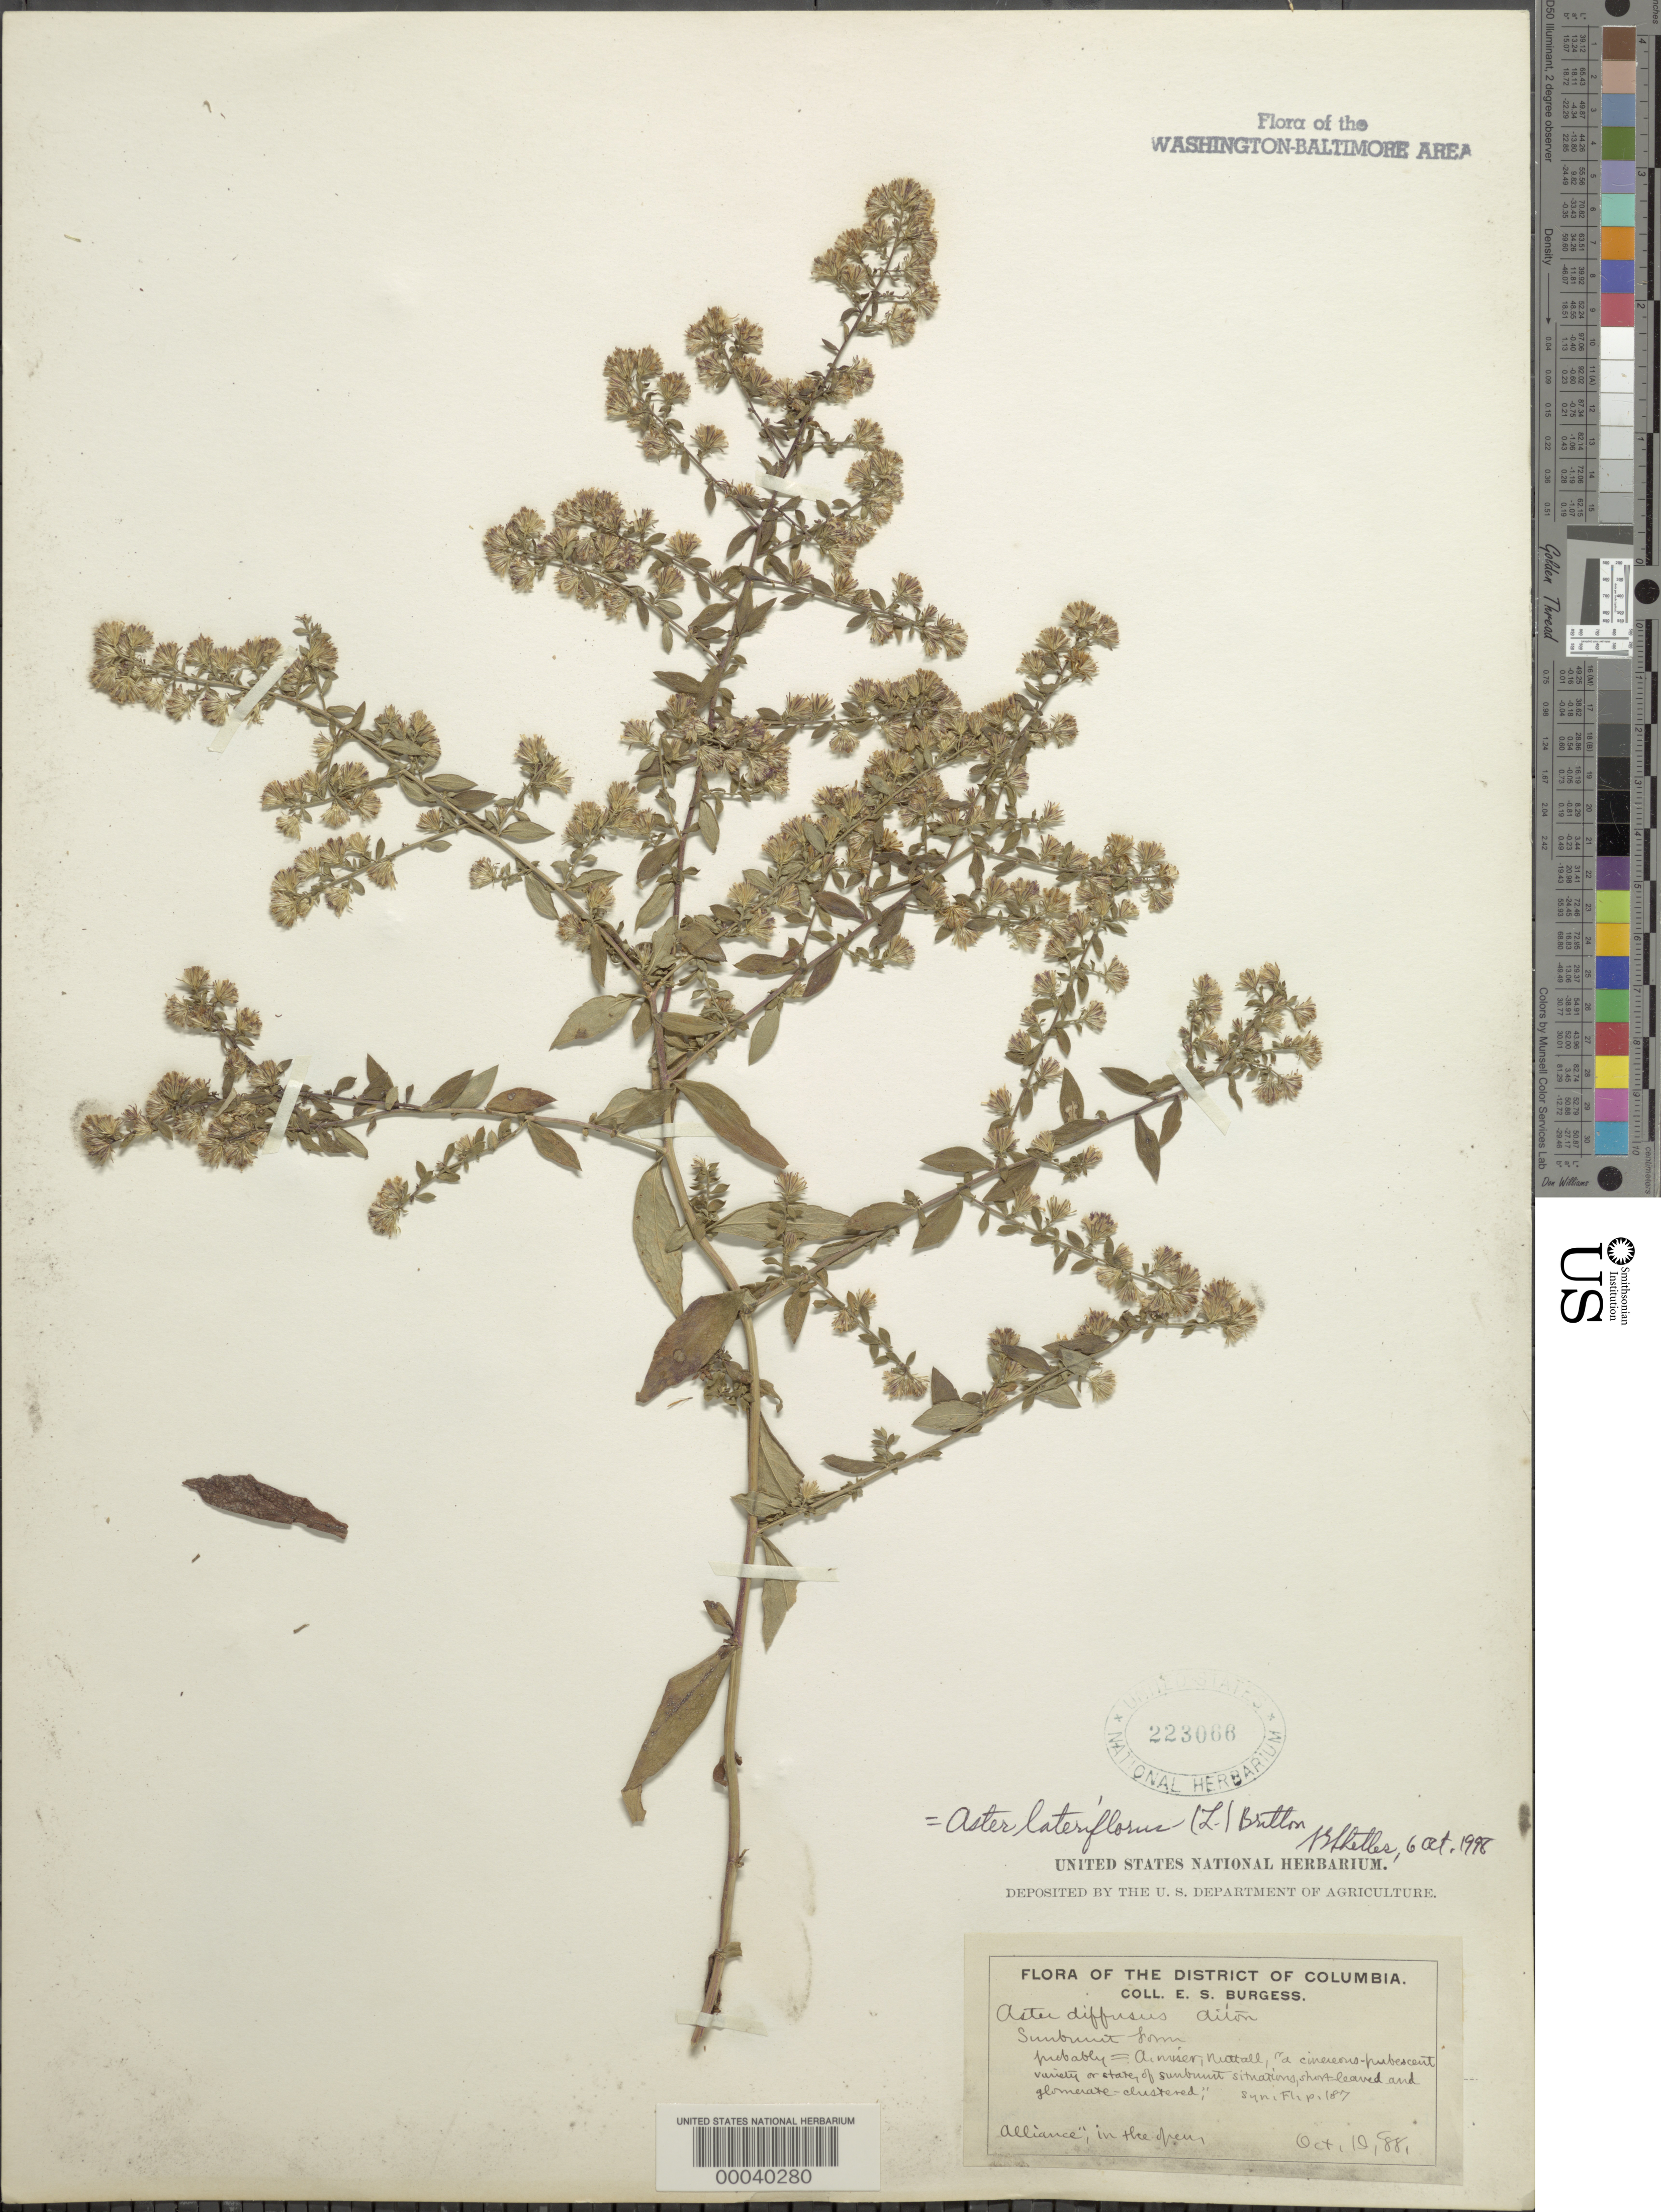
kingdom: Plantae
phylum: Tracheophyta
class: Magnoliopsida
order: Asterales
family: Asteraceae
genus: Symphyotrichum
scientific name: Symphyotrichum lateriflorum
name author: (L.) Á. Löve & D. Löve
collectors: E. Burgess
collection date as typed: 19 Oct 1888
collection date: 1888-10-19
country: United States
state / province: District of Columbia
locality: Alliance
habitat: Open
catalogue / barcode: US 223066